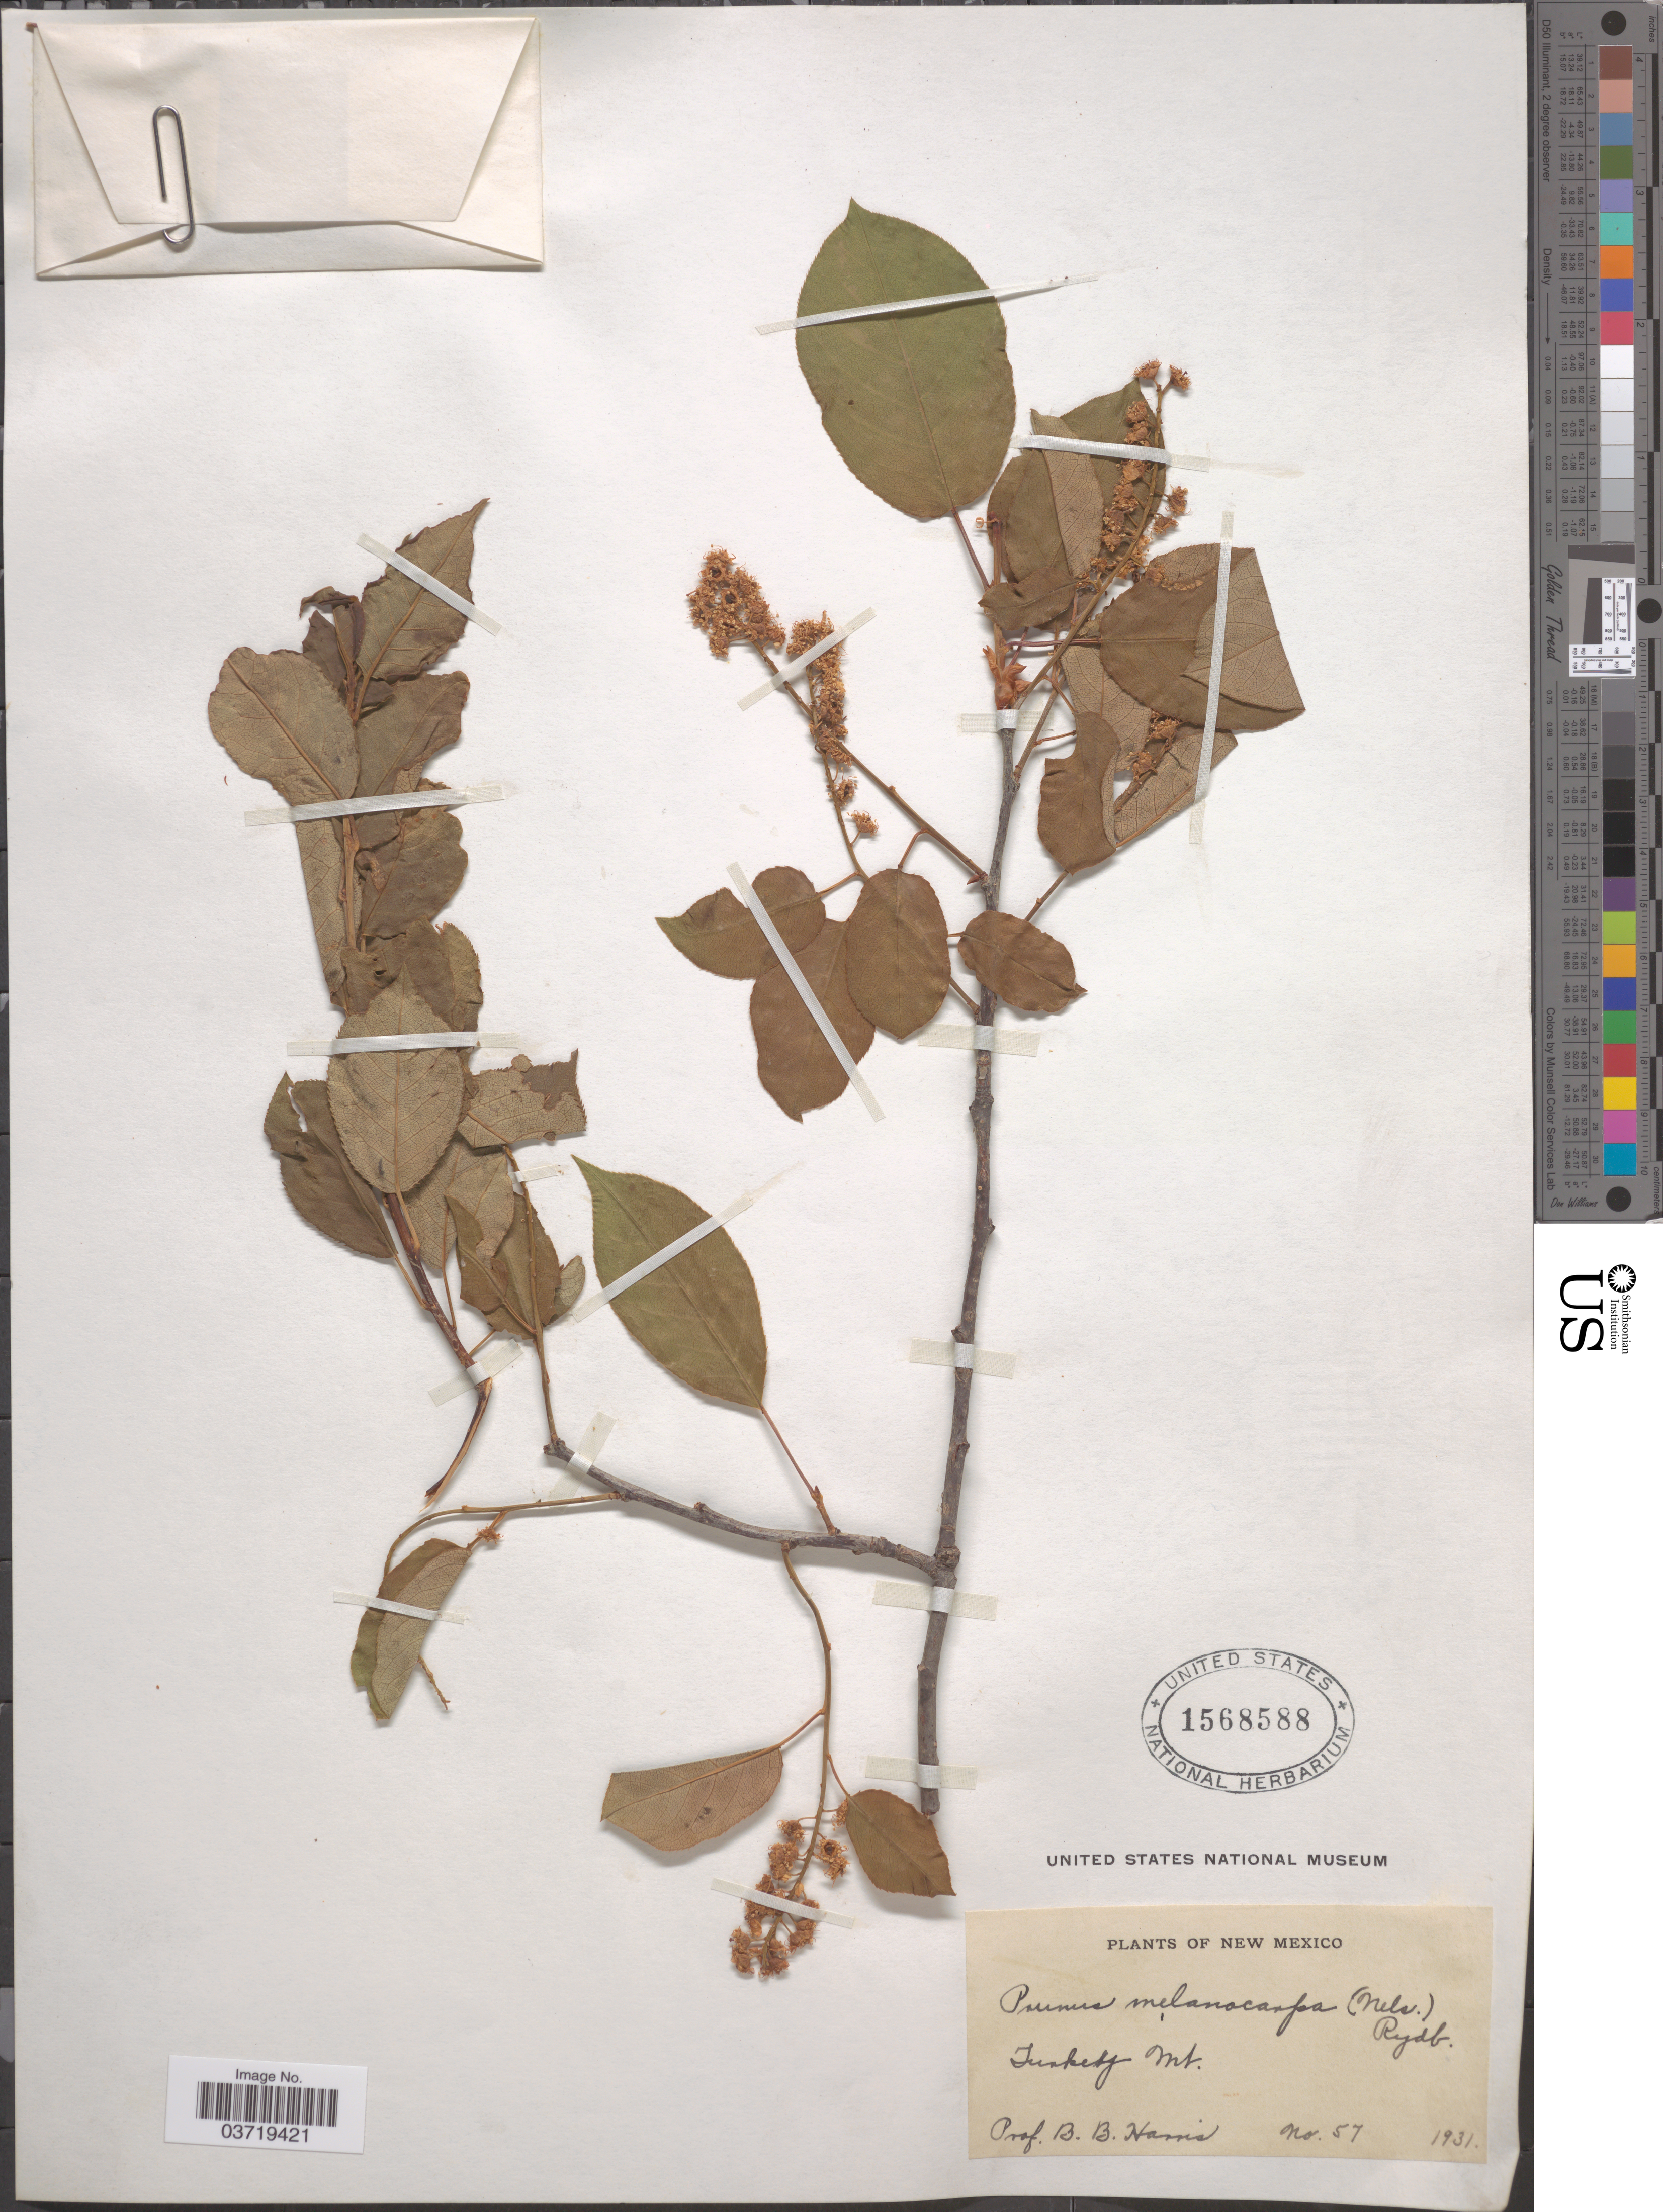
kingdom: Plantae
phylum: Tracheophyta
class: Magnoliopsida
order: Rosales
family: Rosaceae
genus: Prunus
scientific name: Prunus virginiana var. demissa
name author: (Nutt.) Torr.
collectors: B. B. Harris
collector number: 57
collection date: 1931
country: United States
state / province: New Mexico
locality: Turkey Mt.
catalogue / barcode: US 1568588